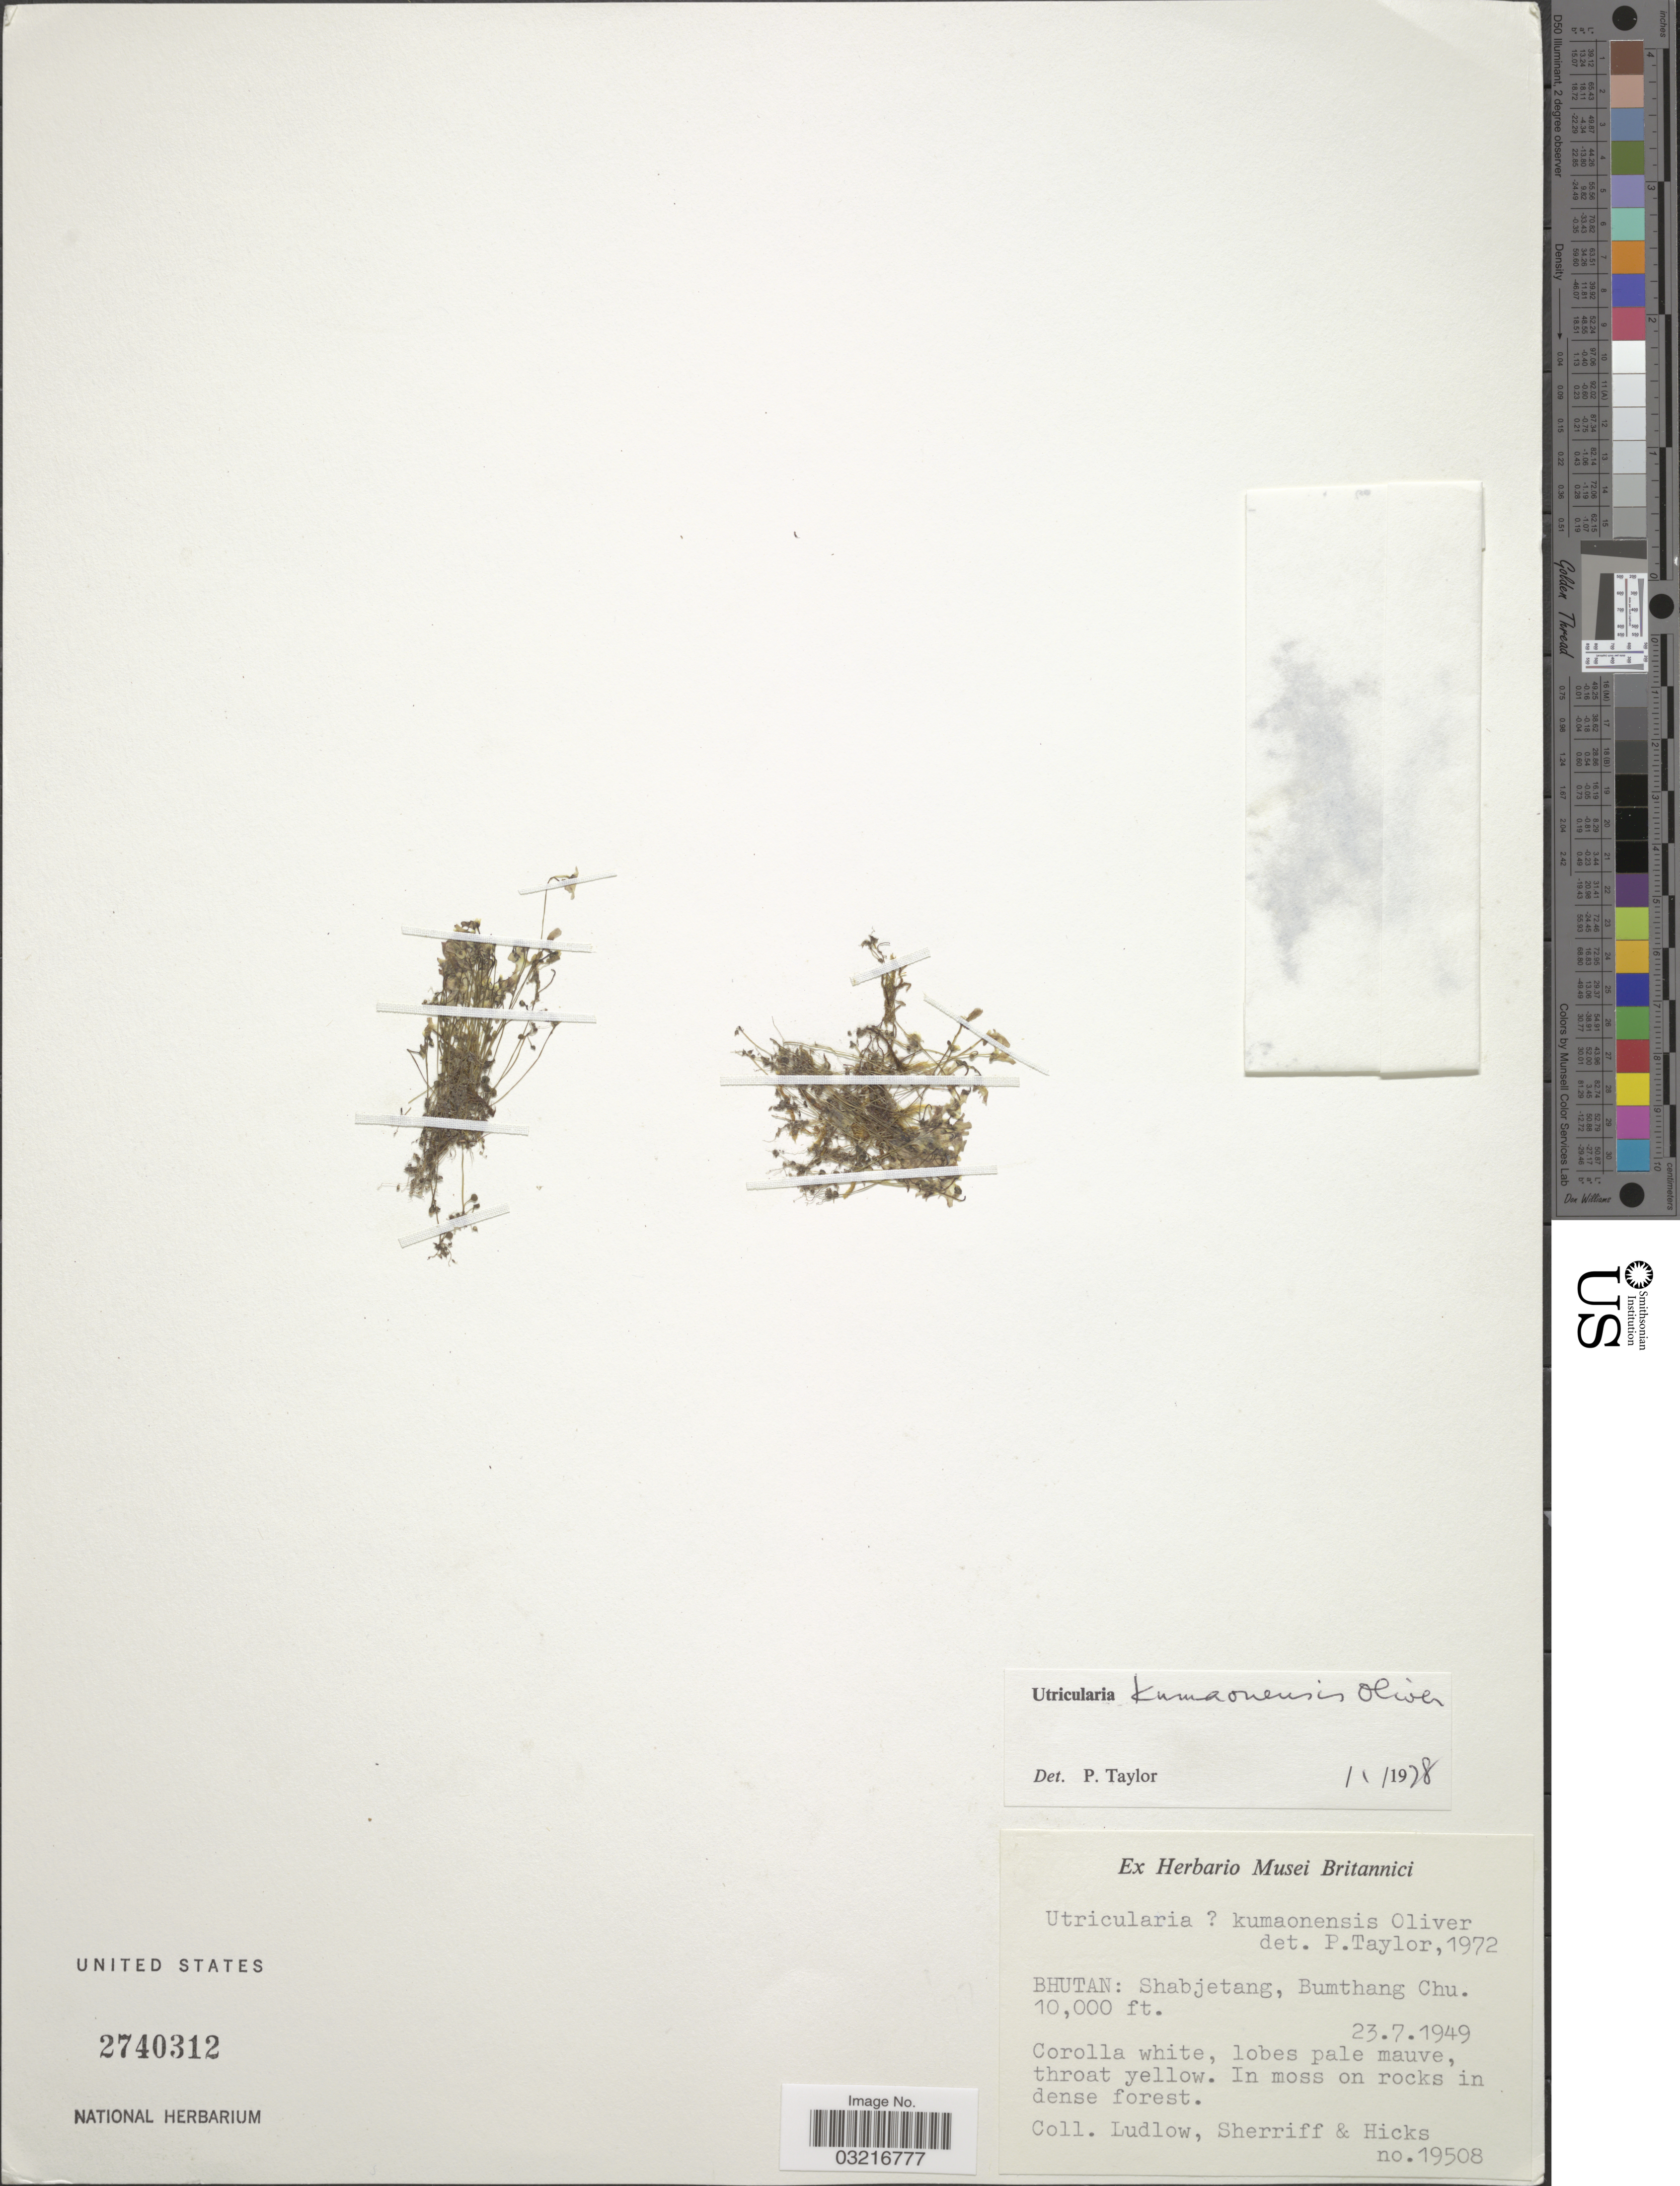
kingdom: Plantae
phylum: Tracheophyta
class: Magnoliopsida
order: Lamiales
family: Lentibulariaceae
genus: Utricularia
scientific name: Utricularia kumaonensis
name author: Oliv.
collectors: -. Ludlow, Sherriff & -. Hicks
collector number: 19508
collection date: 1949-07-23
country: Bhutan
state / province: Bumthang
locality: Shabjetang, Bumthang Chu.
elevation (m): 3048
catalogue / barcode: US 2740312